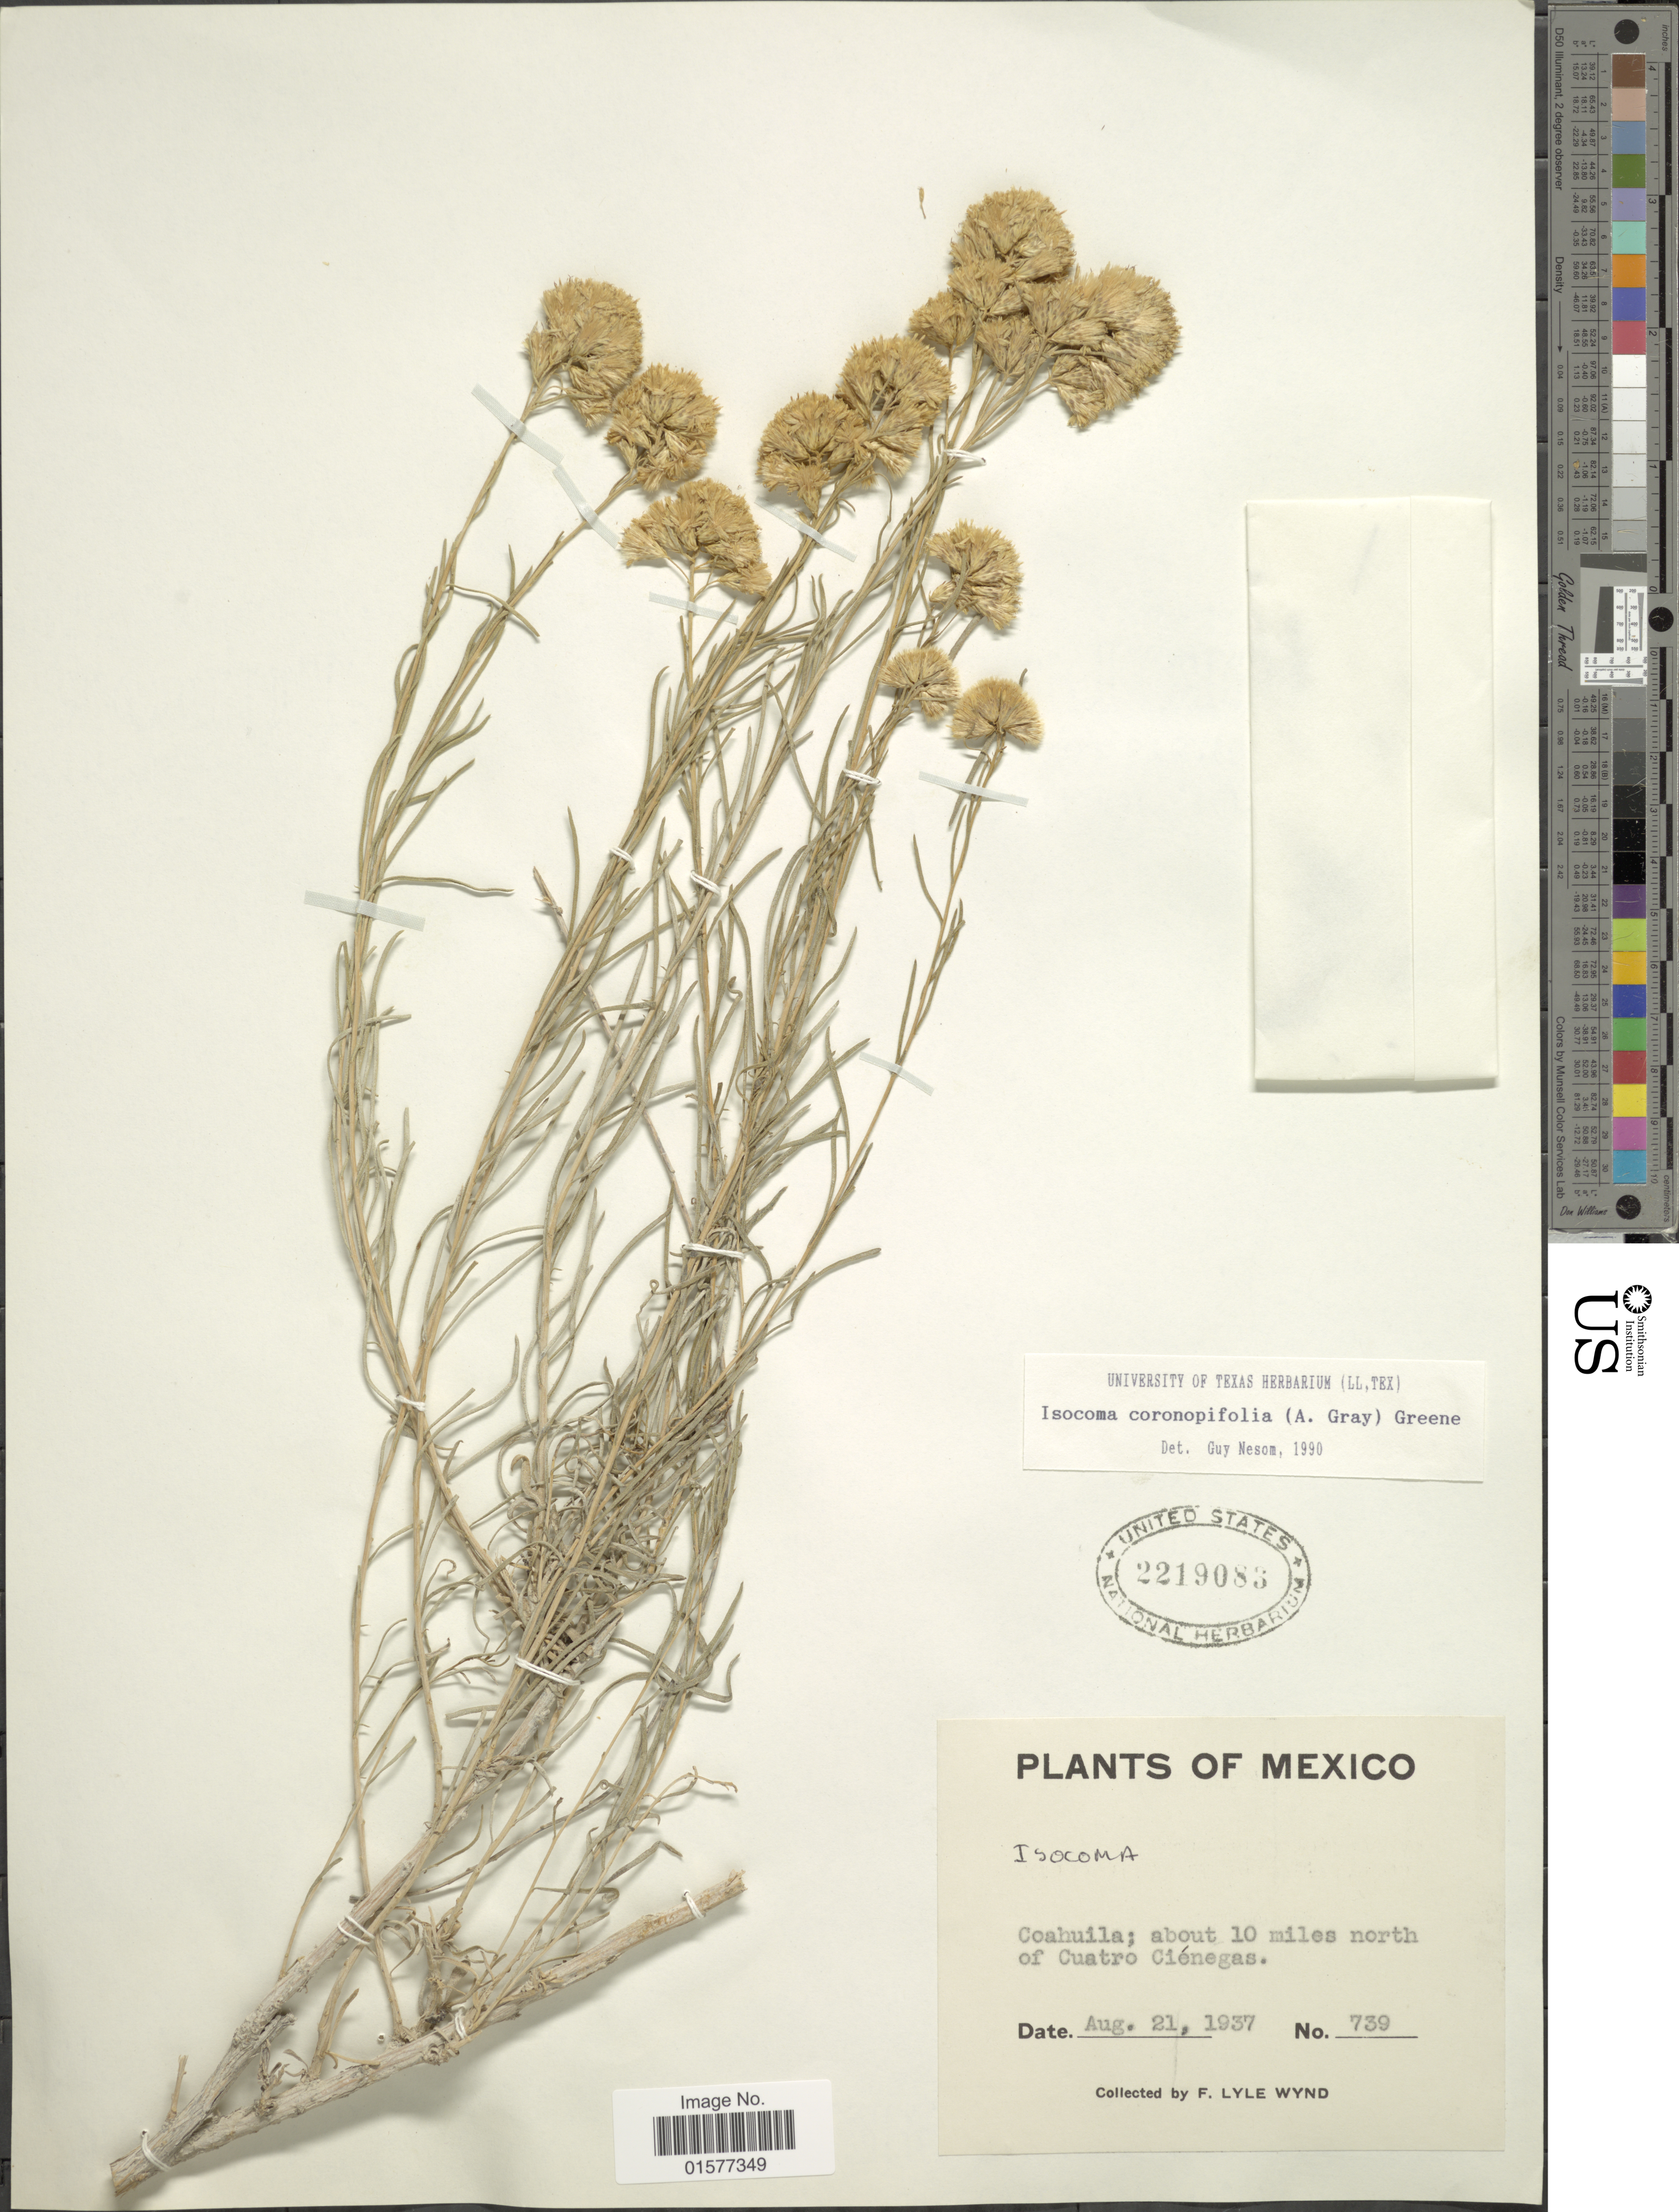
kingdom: Plantae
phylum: Tracheophyta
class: Magnoliopsida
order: Asterales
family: Asteraceae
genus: Isocoma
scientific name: Isocoma coronopifolia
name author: (A. Gray) Greene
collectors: F. L. Wynd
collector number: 739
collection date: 1937-08-21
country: Mexico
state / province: Sonora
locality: Coahuila; about 10 miles north of Cuatro Cienegas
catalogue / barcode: US 2219083